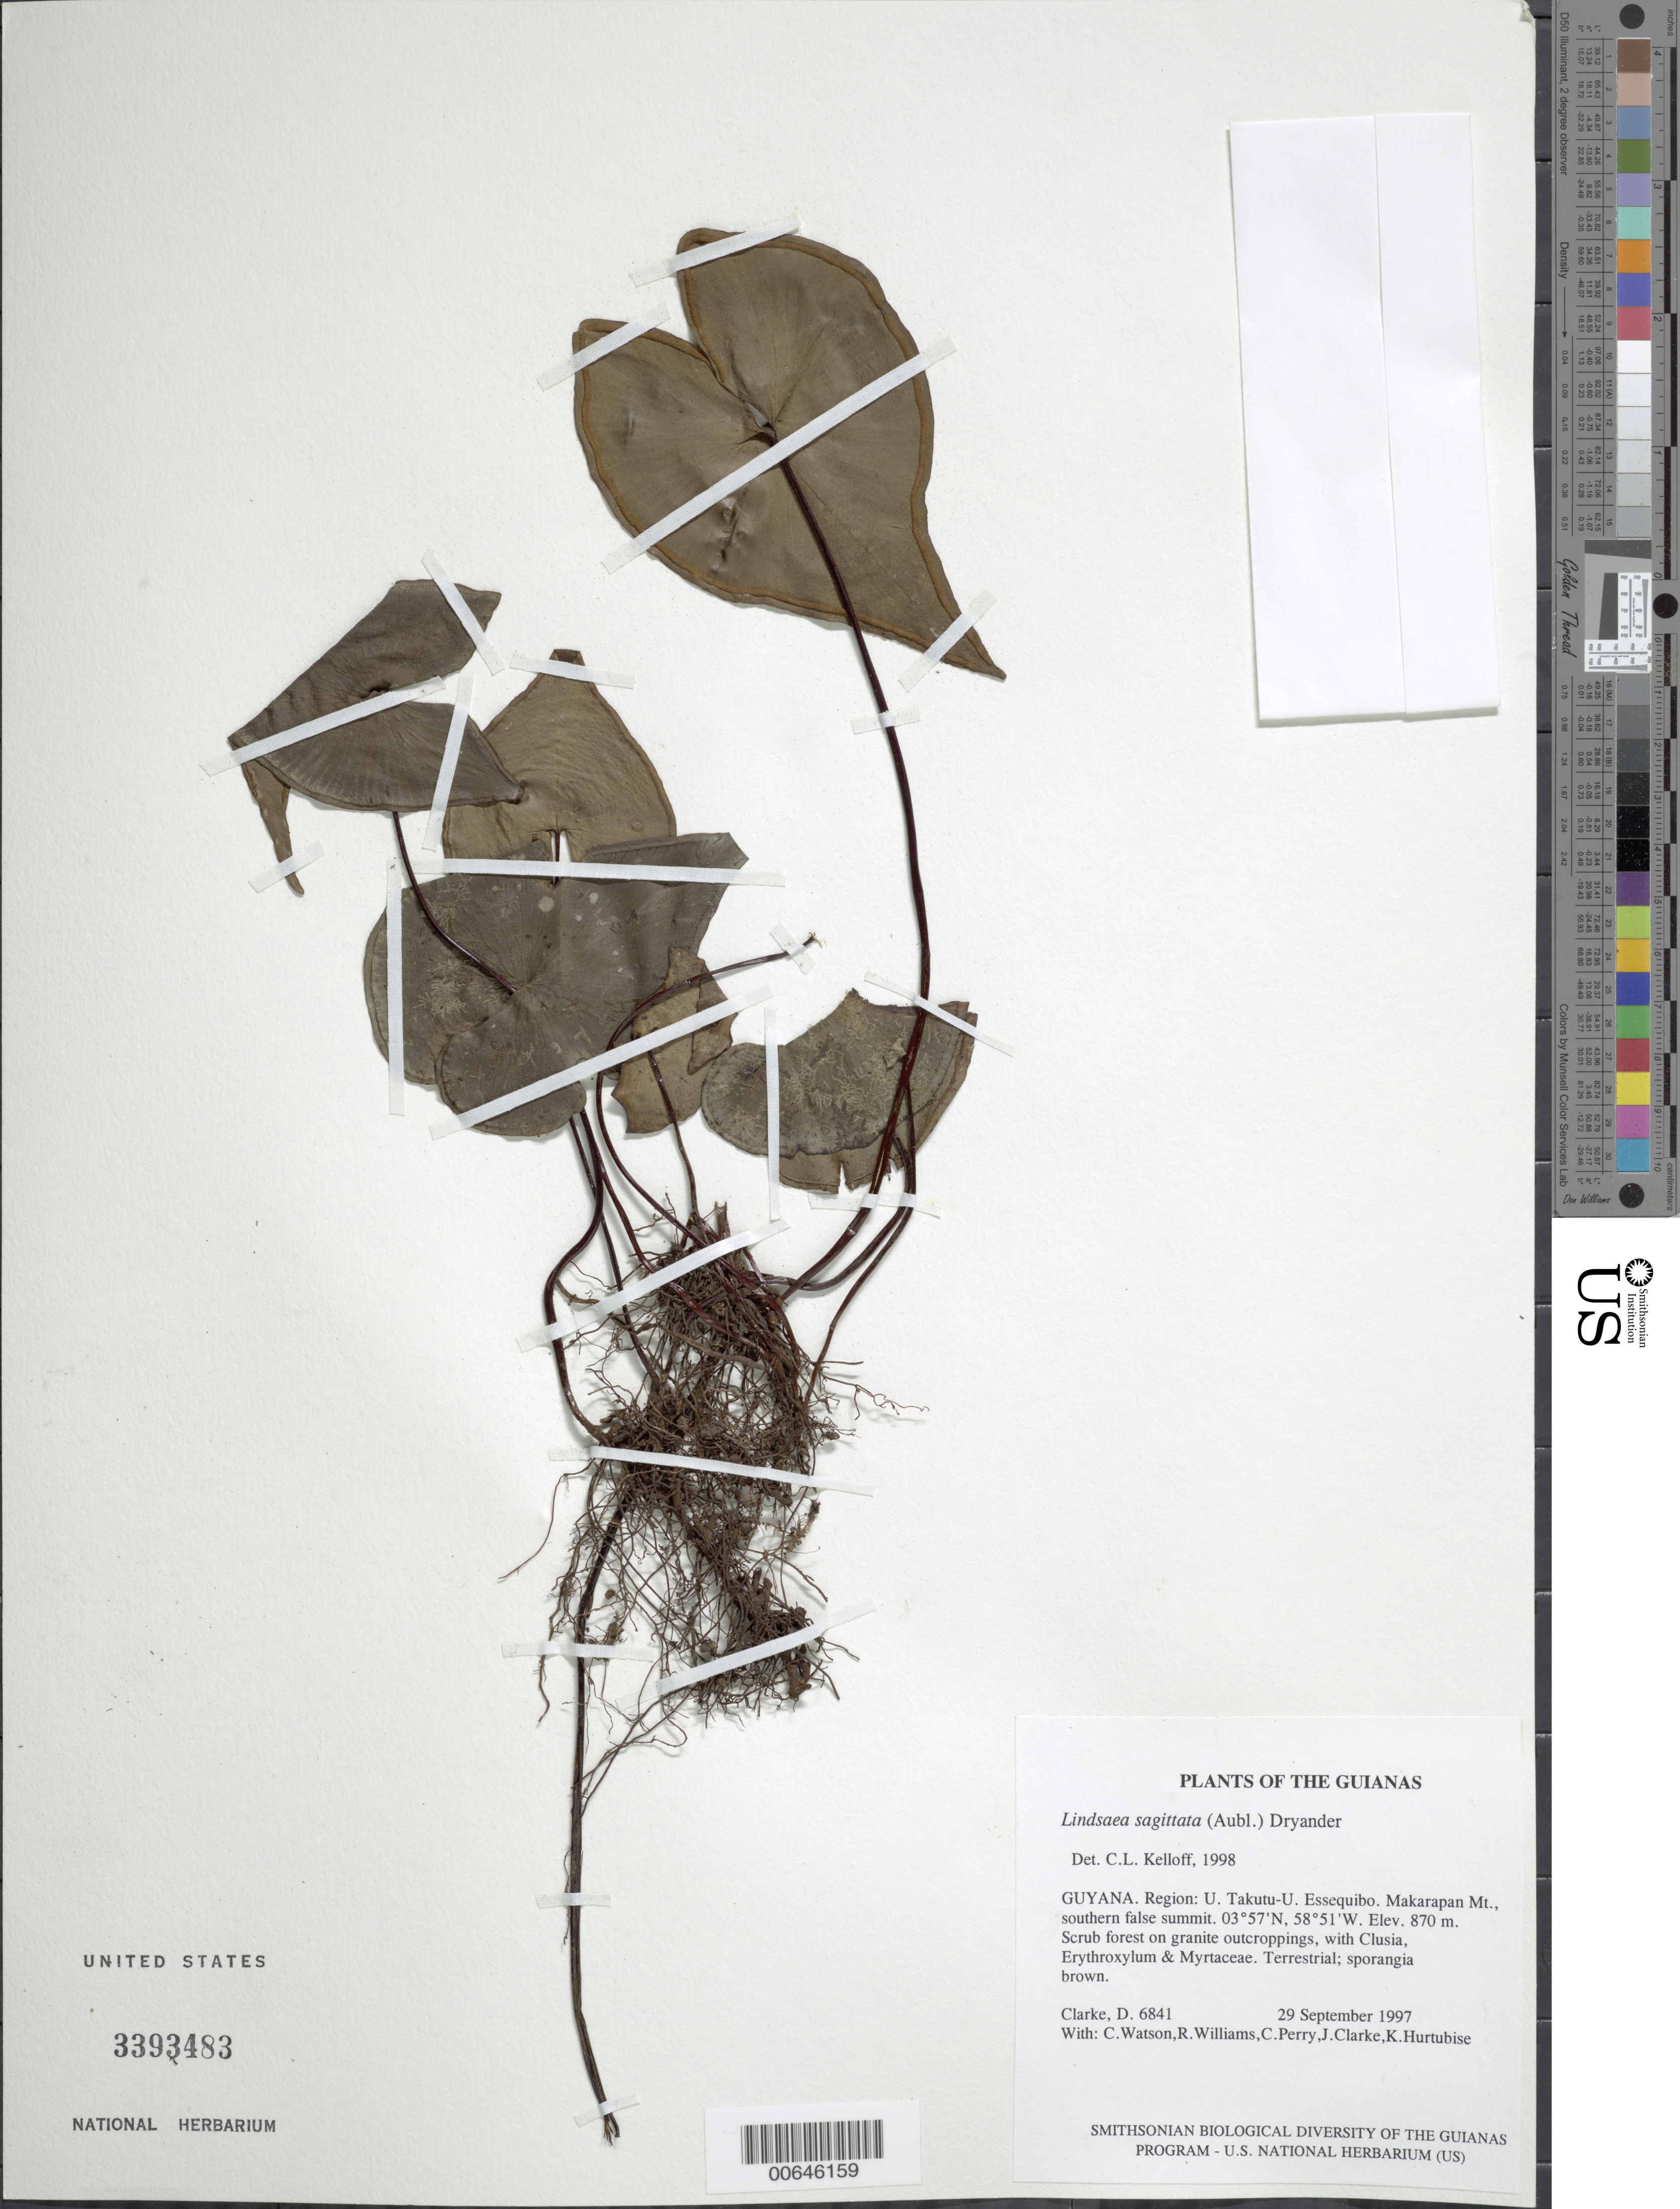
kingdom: Plantae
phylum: Tracheophyta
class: Polypodiopsida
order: Polypodiales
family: Lindsaeaceae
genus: Lindsaea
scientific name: Lindsaea sagittata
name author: (Aubl.) Dryand.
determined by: Kelloff, Carol L., (US), Smithsonian Institution - National Museum of Natural History (UNITED STATES)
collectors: H. D. Clarke, C. Watson, R. Williams, C. Perry, J. Clarke & K. Hurtubise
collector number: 6841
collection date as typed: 29 September 1997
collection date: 1997-09-29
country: Guyana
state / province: U. Takutu-U. Essequibo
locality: Makarapan Mt., southern false summit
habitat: Scrub forest on granite outcroppings, with Clusia, Erythroxylum & Myrtaceae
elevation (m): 870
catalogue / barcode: US 3393483